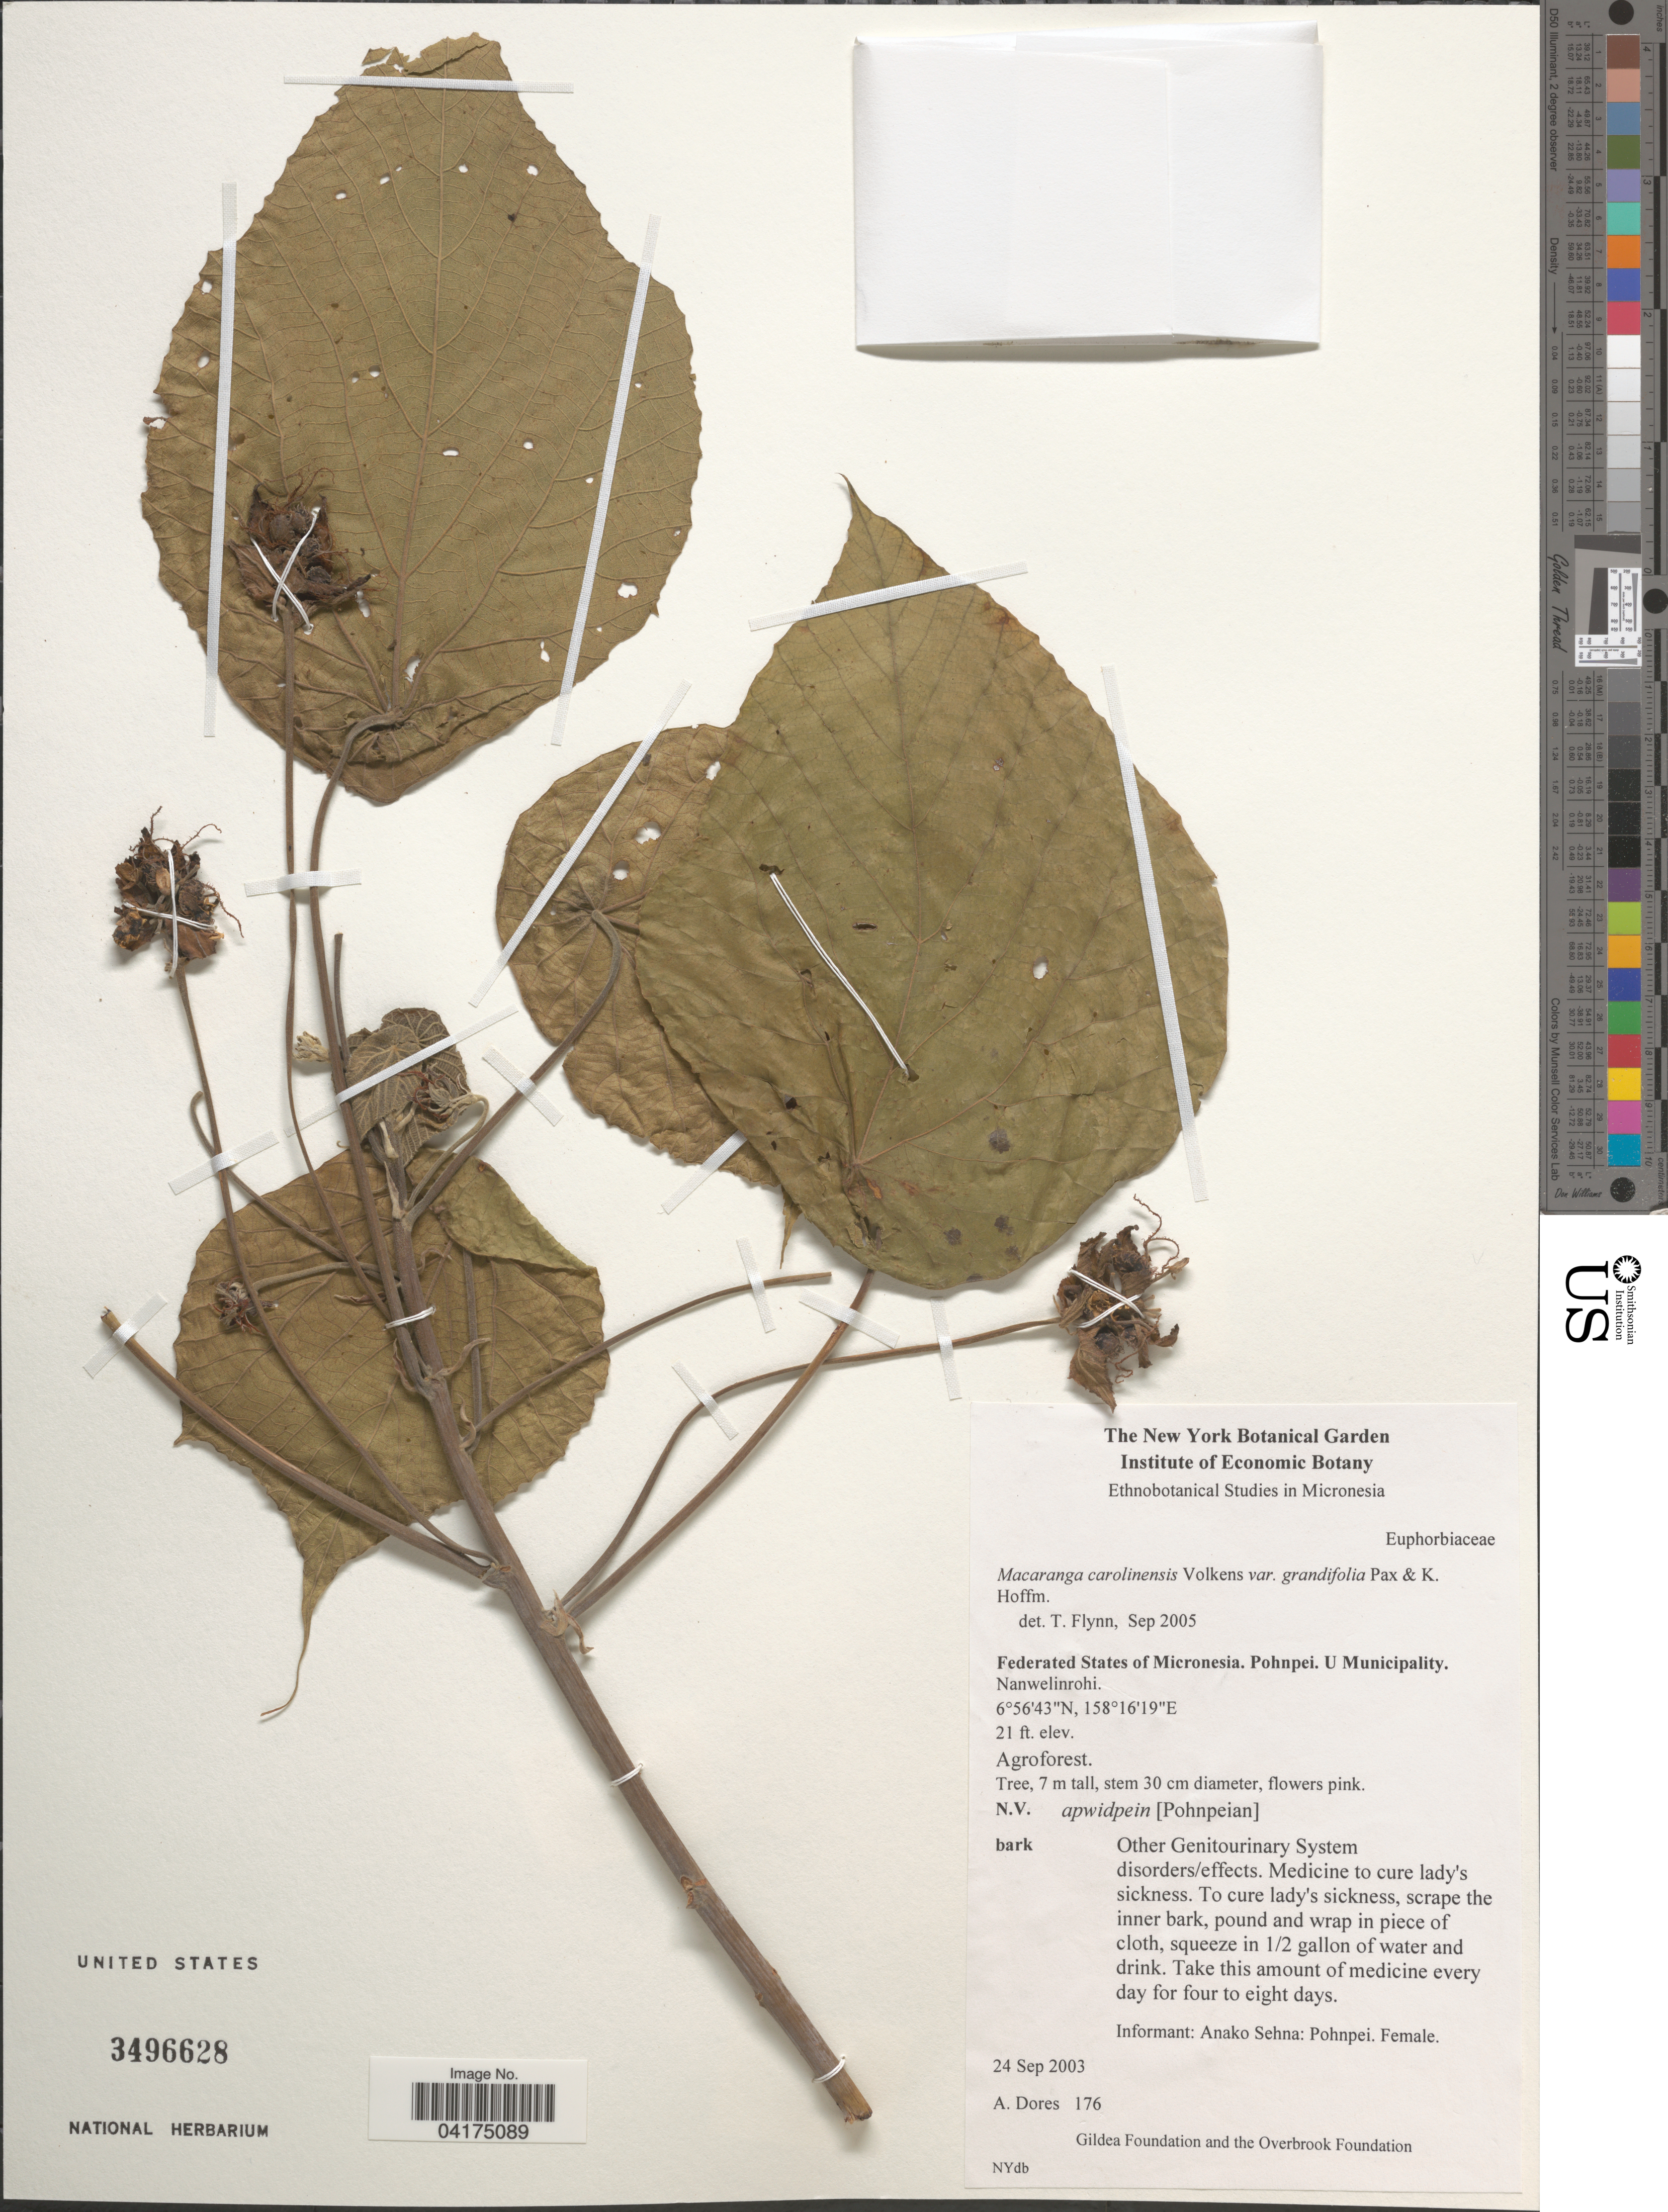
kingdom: Plantae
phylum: Tracheophyta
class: Magnoliopsida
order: Malpighiales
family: Euphorbiaceae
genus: Macaranga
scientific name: Macaranga carolinensis var. grandifolia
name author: Pax & K. Hoffm.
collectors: A. Dores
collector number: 176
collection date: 2003-09-24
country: Micronesia, Federated States of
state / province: Pohnpei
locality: U Municipality. Nanwelinrohi.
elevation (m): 6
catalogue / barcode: US 3496628